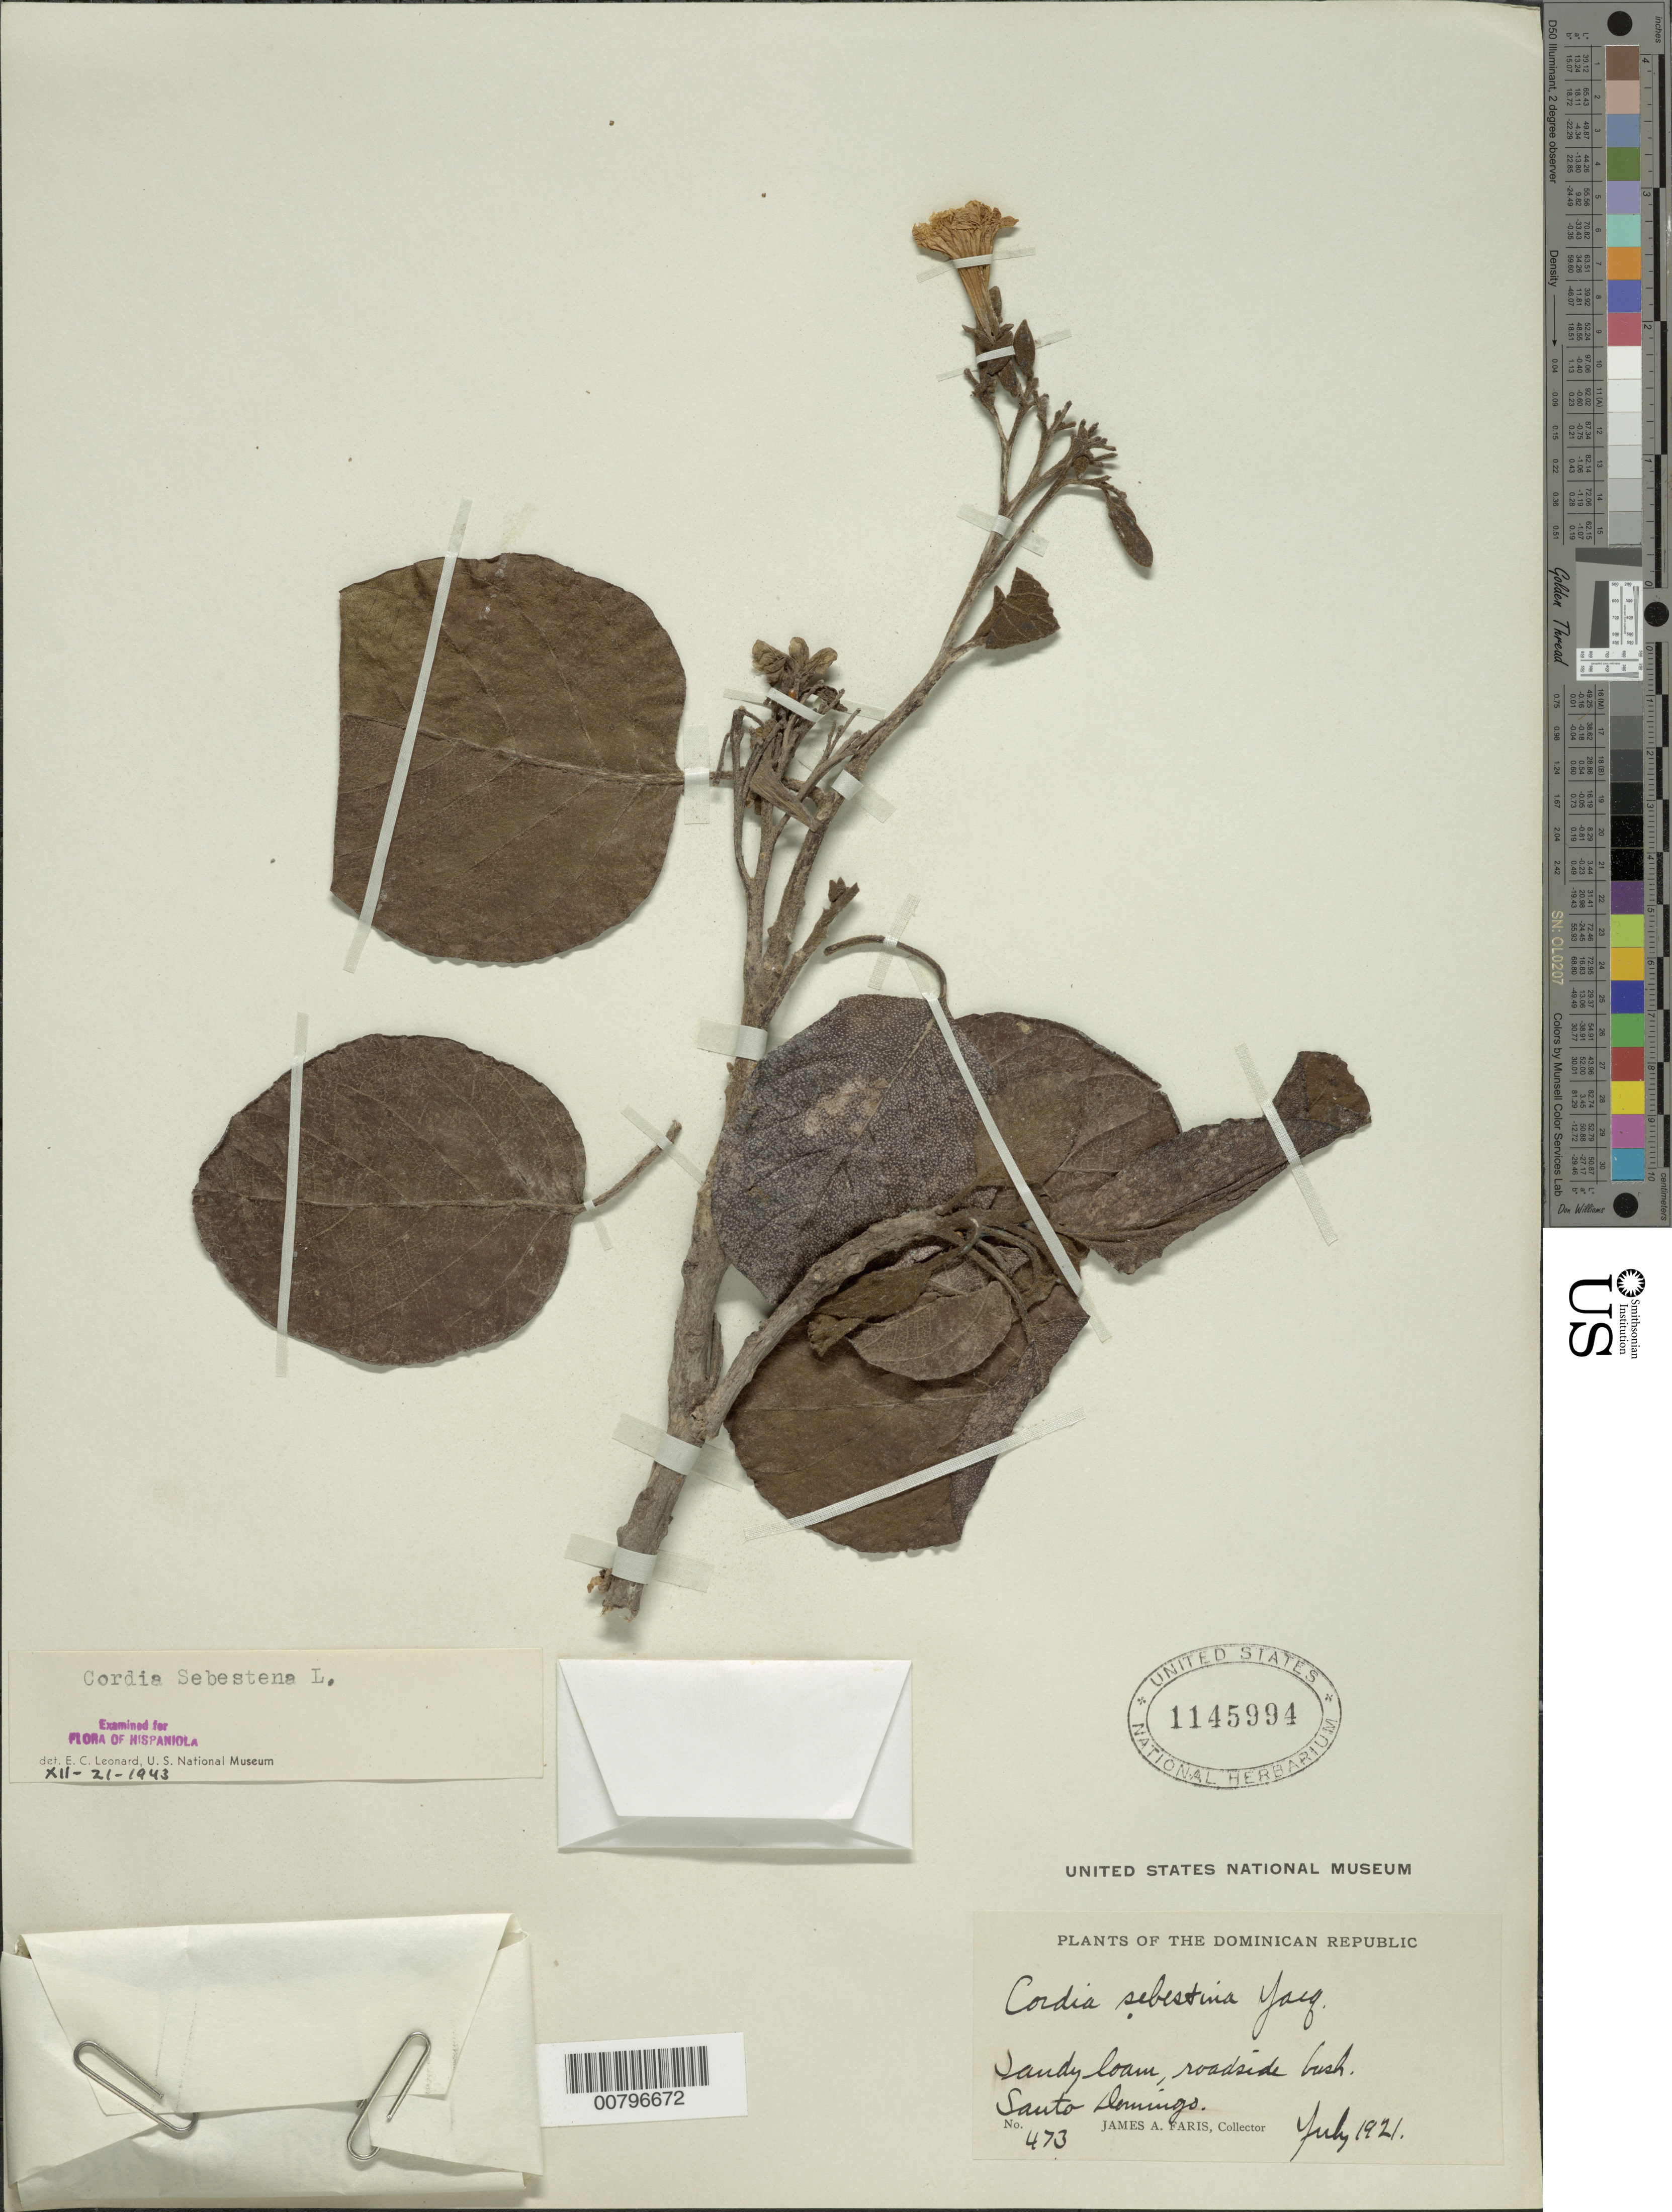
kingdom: Plantae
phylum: Tracheophyta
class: Magnoliopsida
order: Boraginales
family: Cordiaceae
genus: Cordia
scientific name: Cordia sebestena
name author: L.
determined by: Leonard, Emery C., (US)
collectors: J. Faris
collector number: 473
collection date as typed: Jul 1910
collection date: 1910-07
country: Dominican Republic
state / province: San Cristóbal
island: Hispaniola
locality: Santo Domingo.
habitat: Sandy loam.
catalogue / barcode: US 1145994